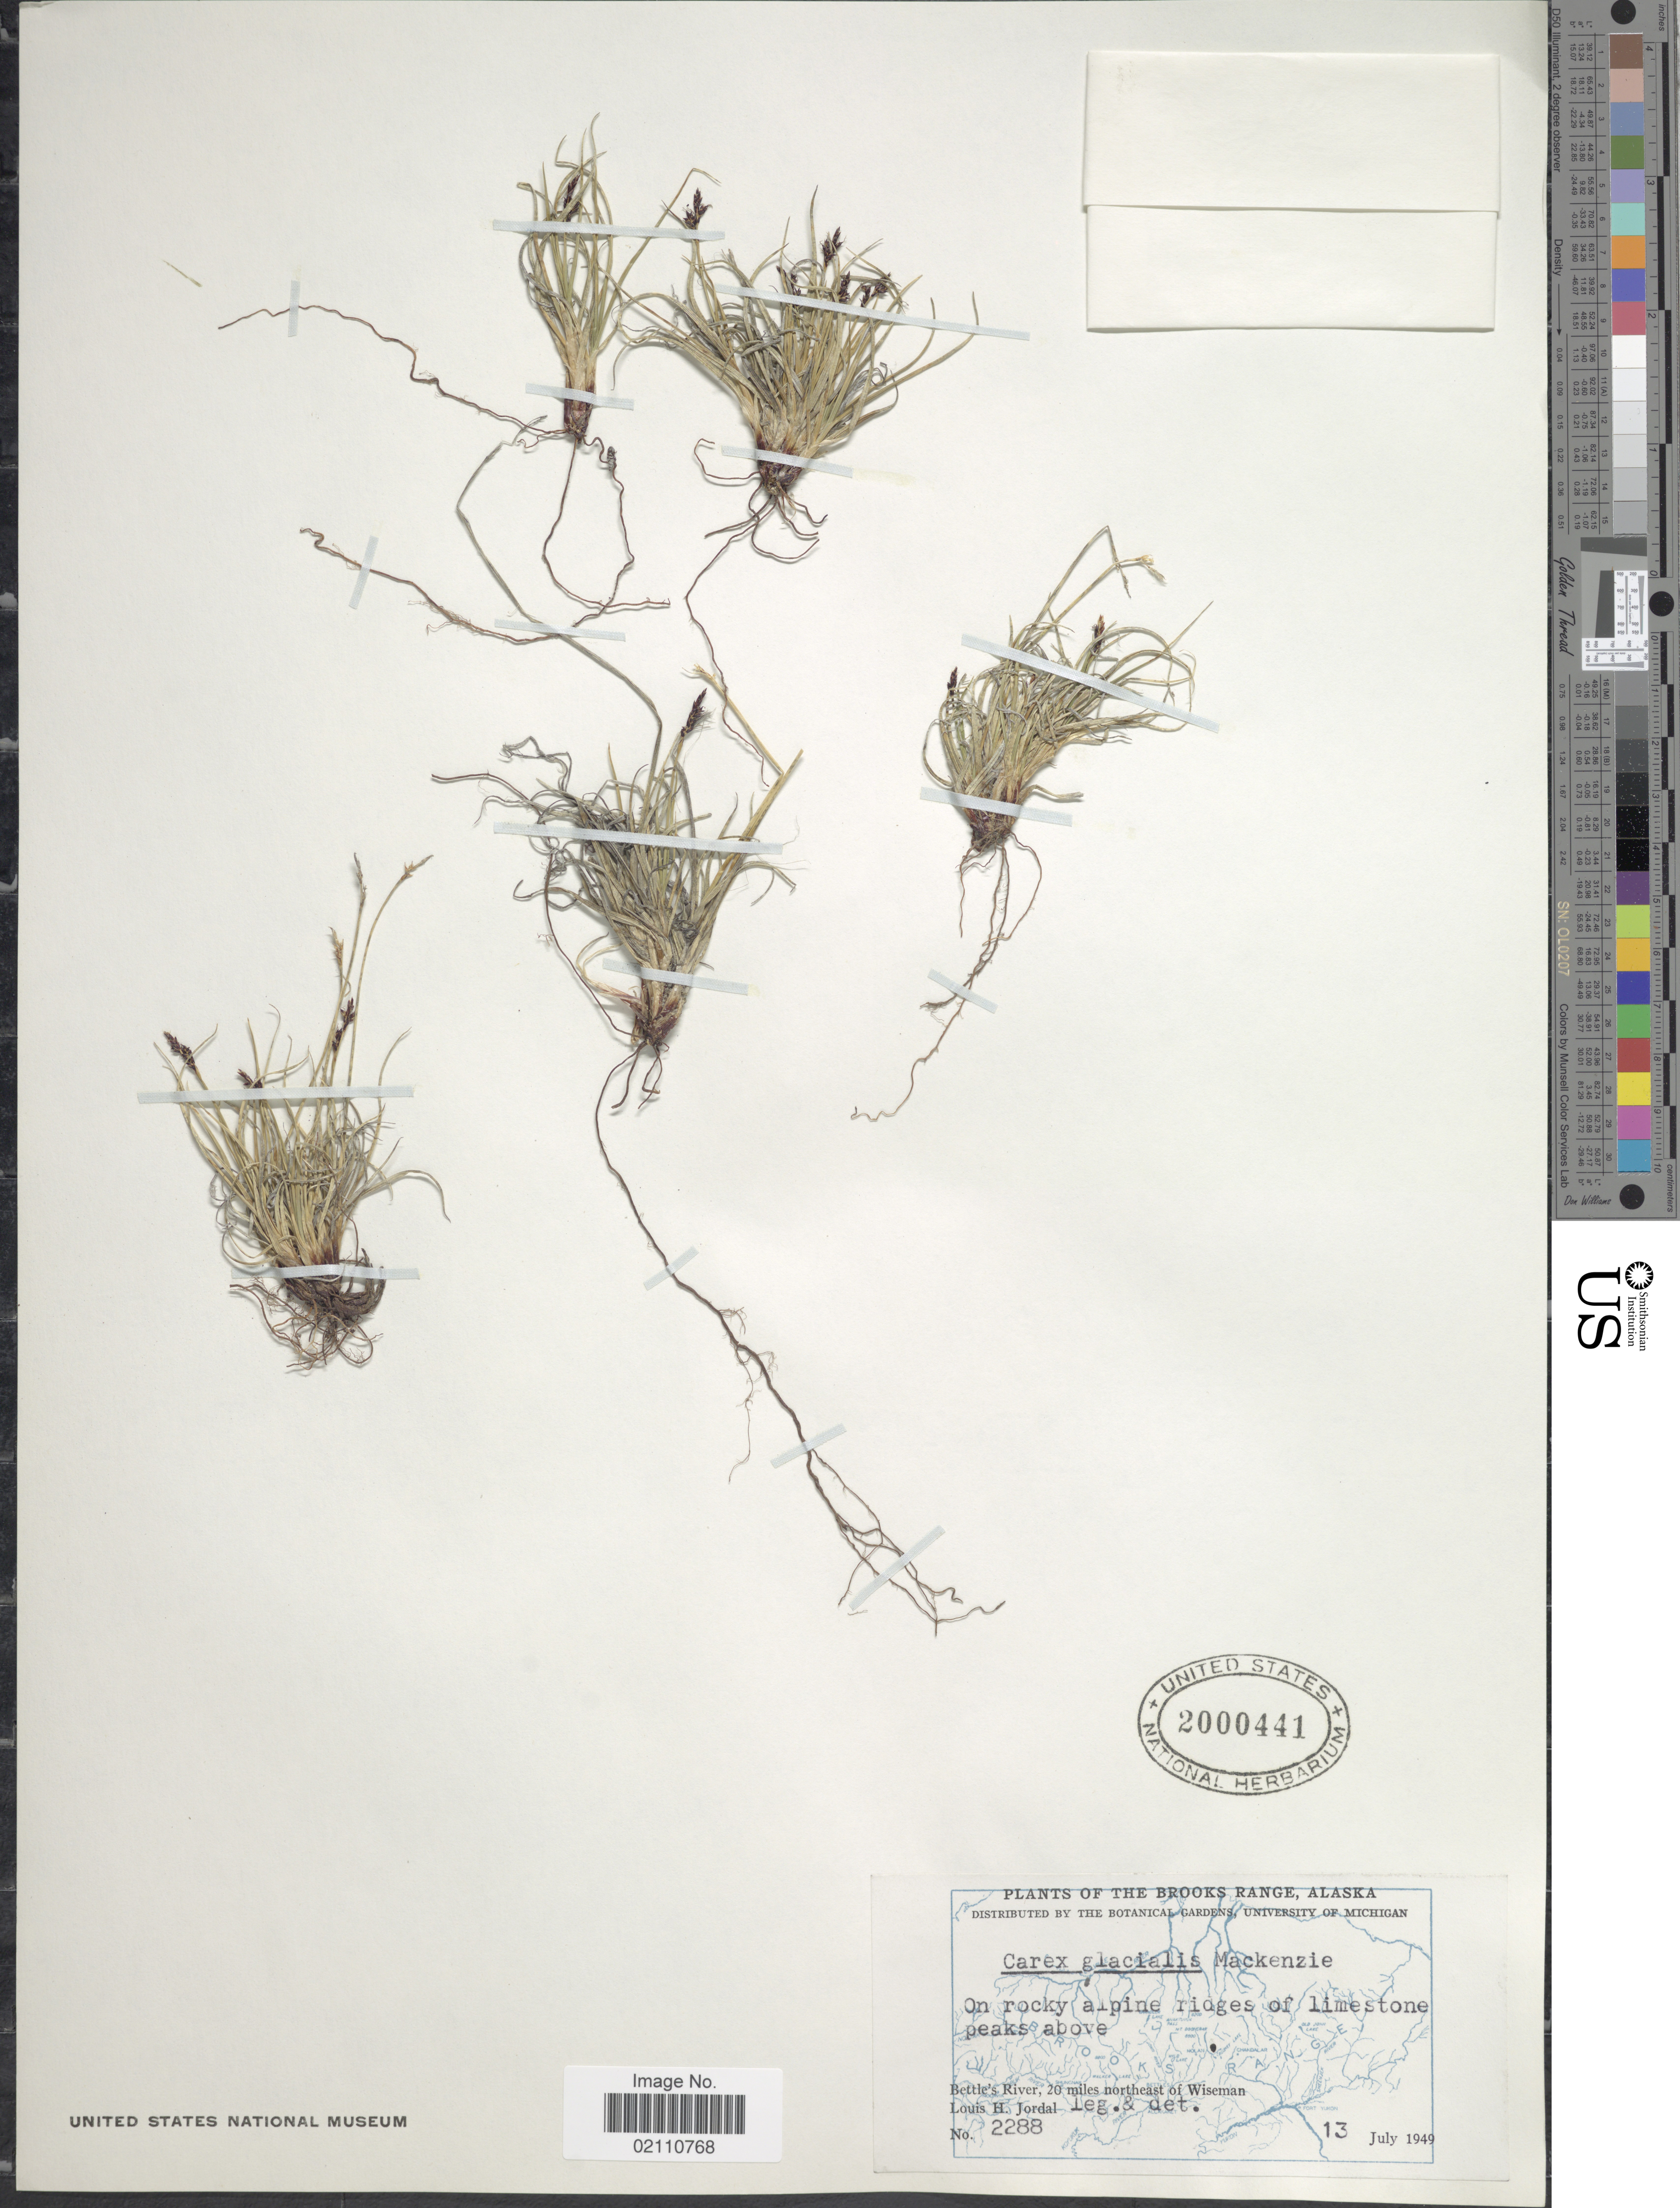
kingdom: Plantae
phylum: Tracheophyta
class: Liliopsida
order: Poales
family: Cyperaceae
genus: Carex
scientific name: Carex glacialis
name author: Mack.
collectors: L. Jordal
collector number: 2288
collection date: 1949-07-13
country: United States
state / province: Alaska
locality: The Brooks Range, On rocky alpin ridges of limestone peaks above Bettle's River, 20 miles northeast of Wiseman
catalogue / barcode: US 2000441